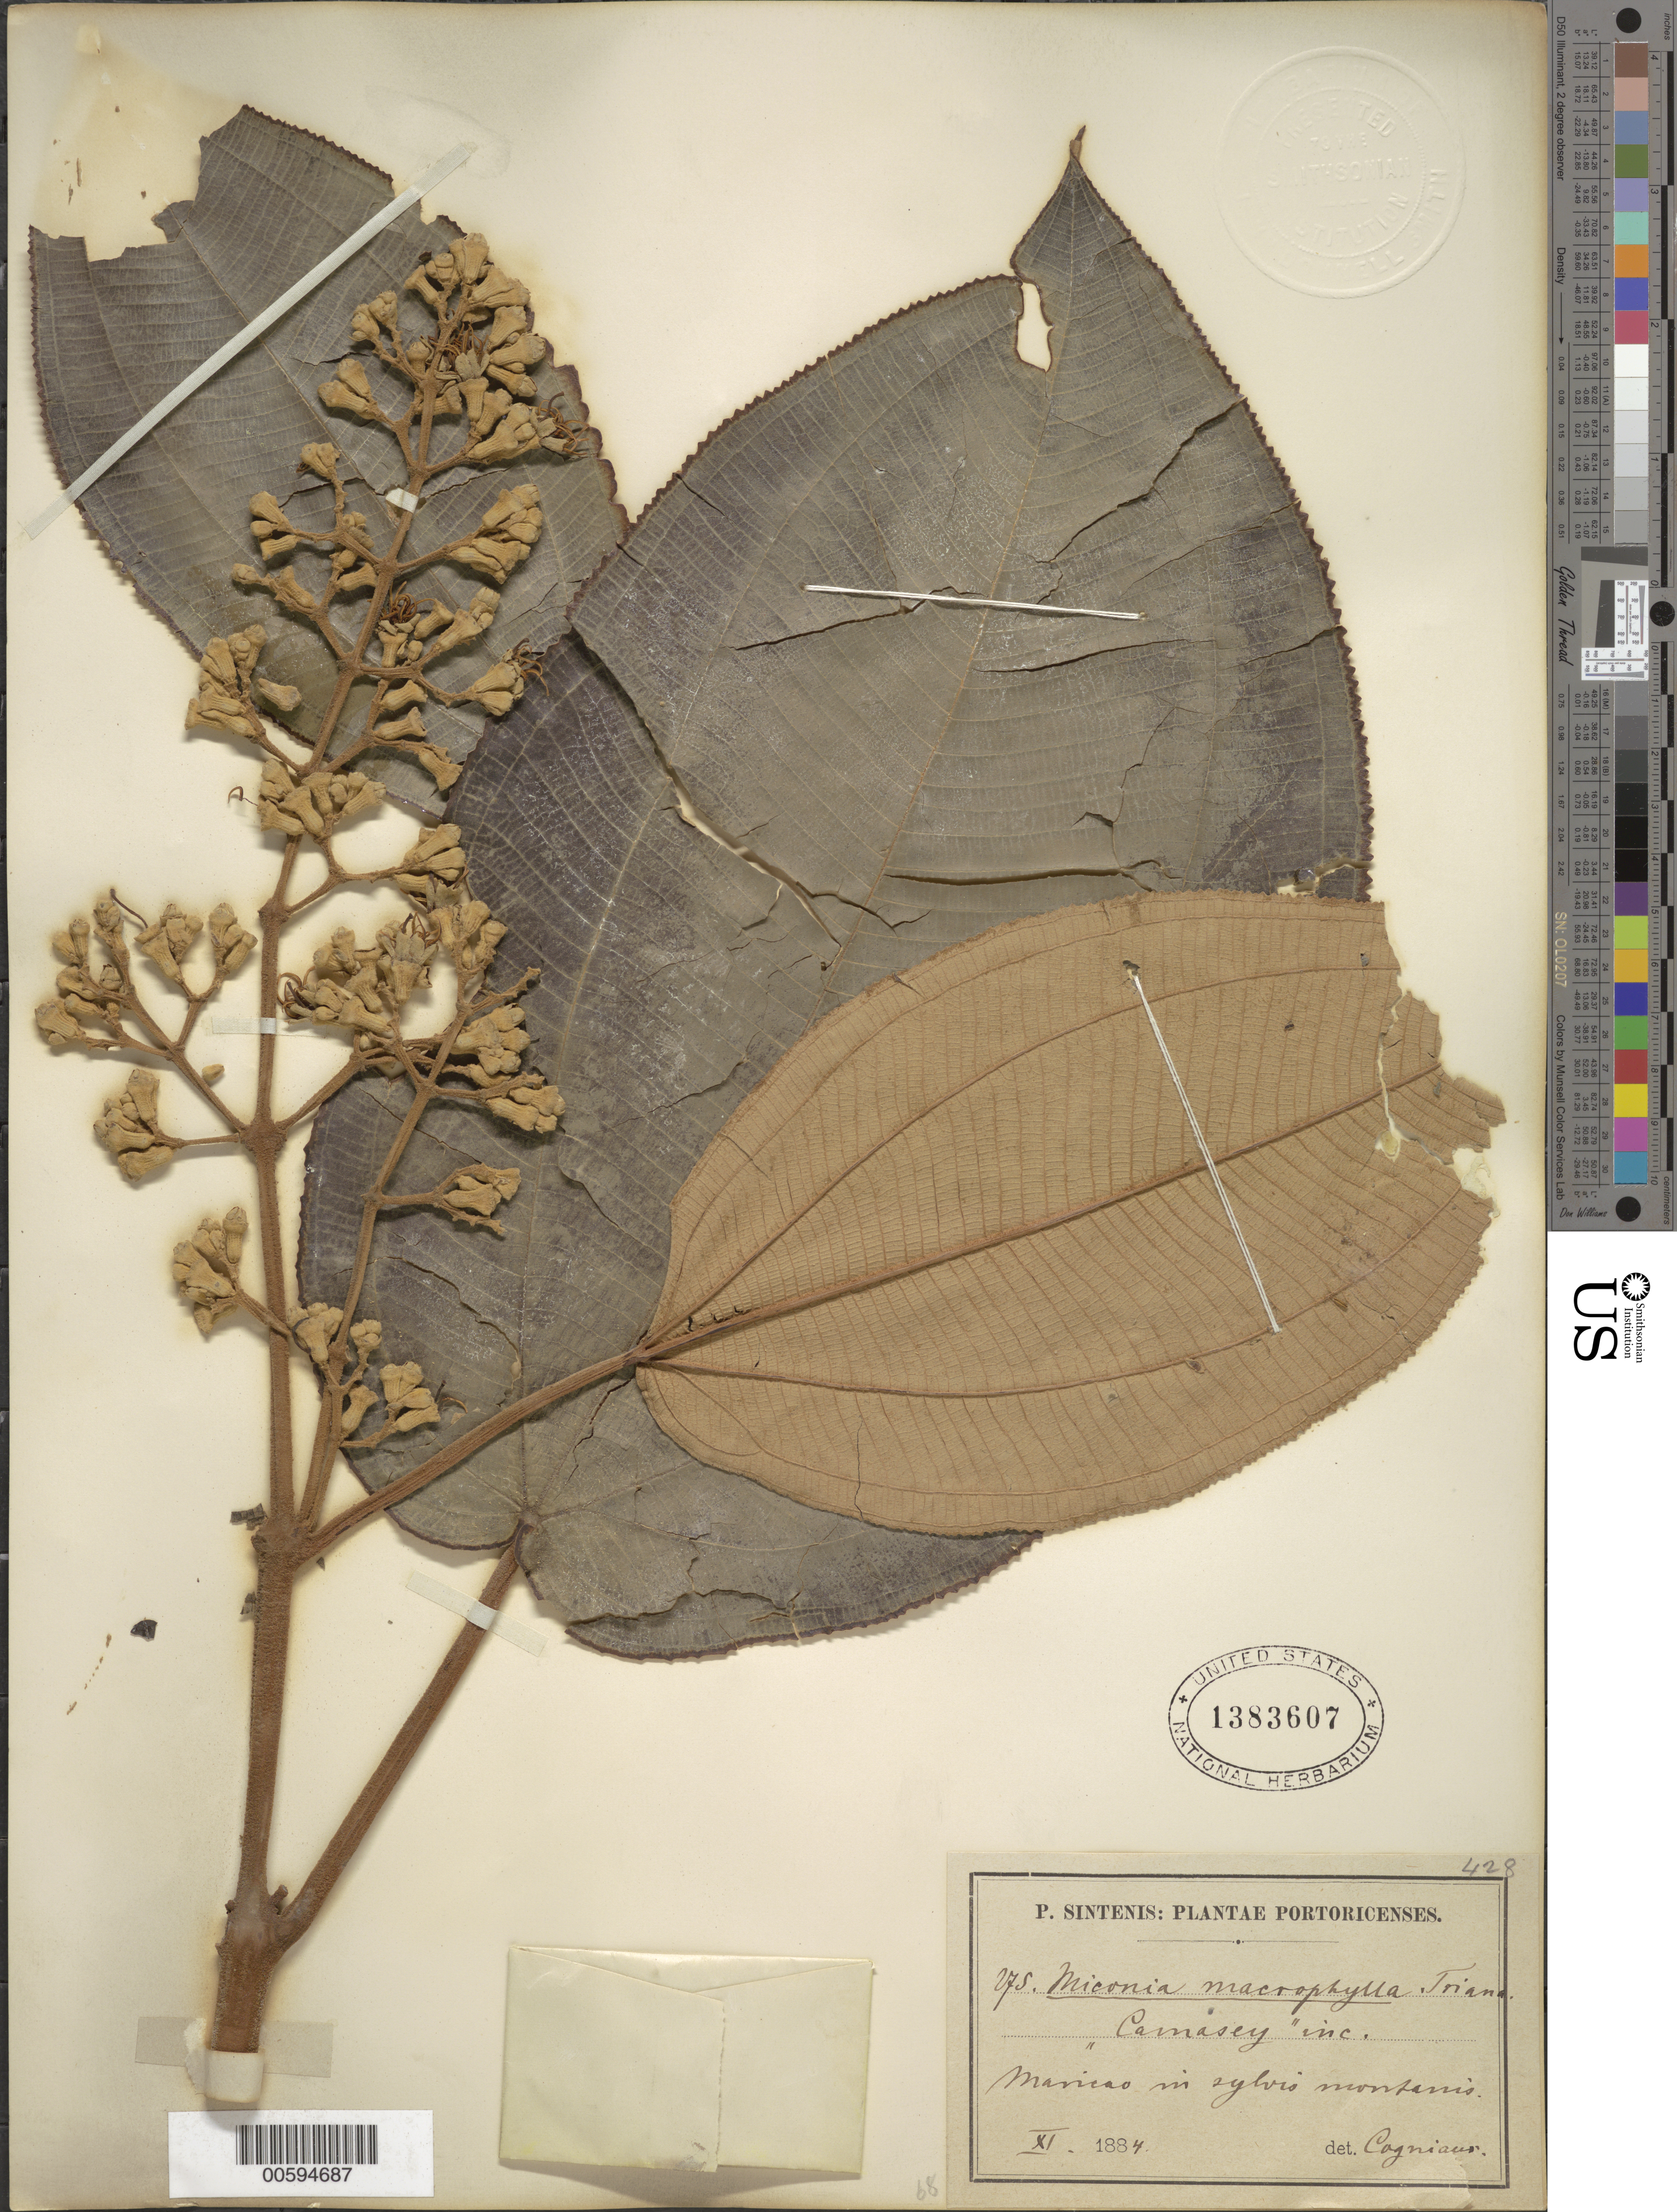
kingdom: Plantae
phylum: Tracheophyta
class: Magnoliopsida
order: Myrtales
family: Melastomataceae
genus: Miconia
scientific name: Miconia macrophylla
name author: (Pav. ex D. Don) Triana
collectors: P. Sintenis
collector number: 275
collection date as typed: Nov 1884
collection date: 1884-11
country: Puerto Rico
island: Greater Antilles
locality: Maricao, in sylvis montanis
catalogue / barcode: US 1383607